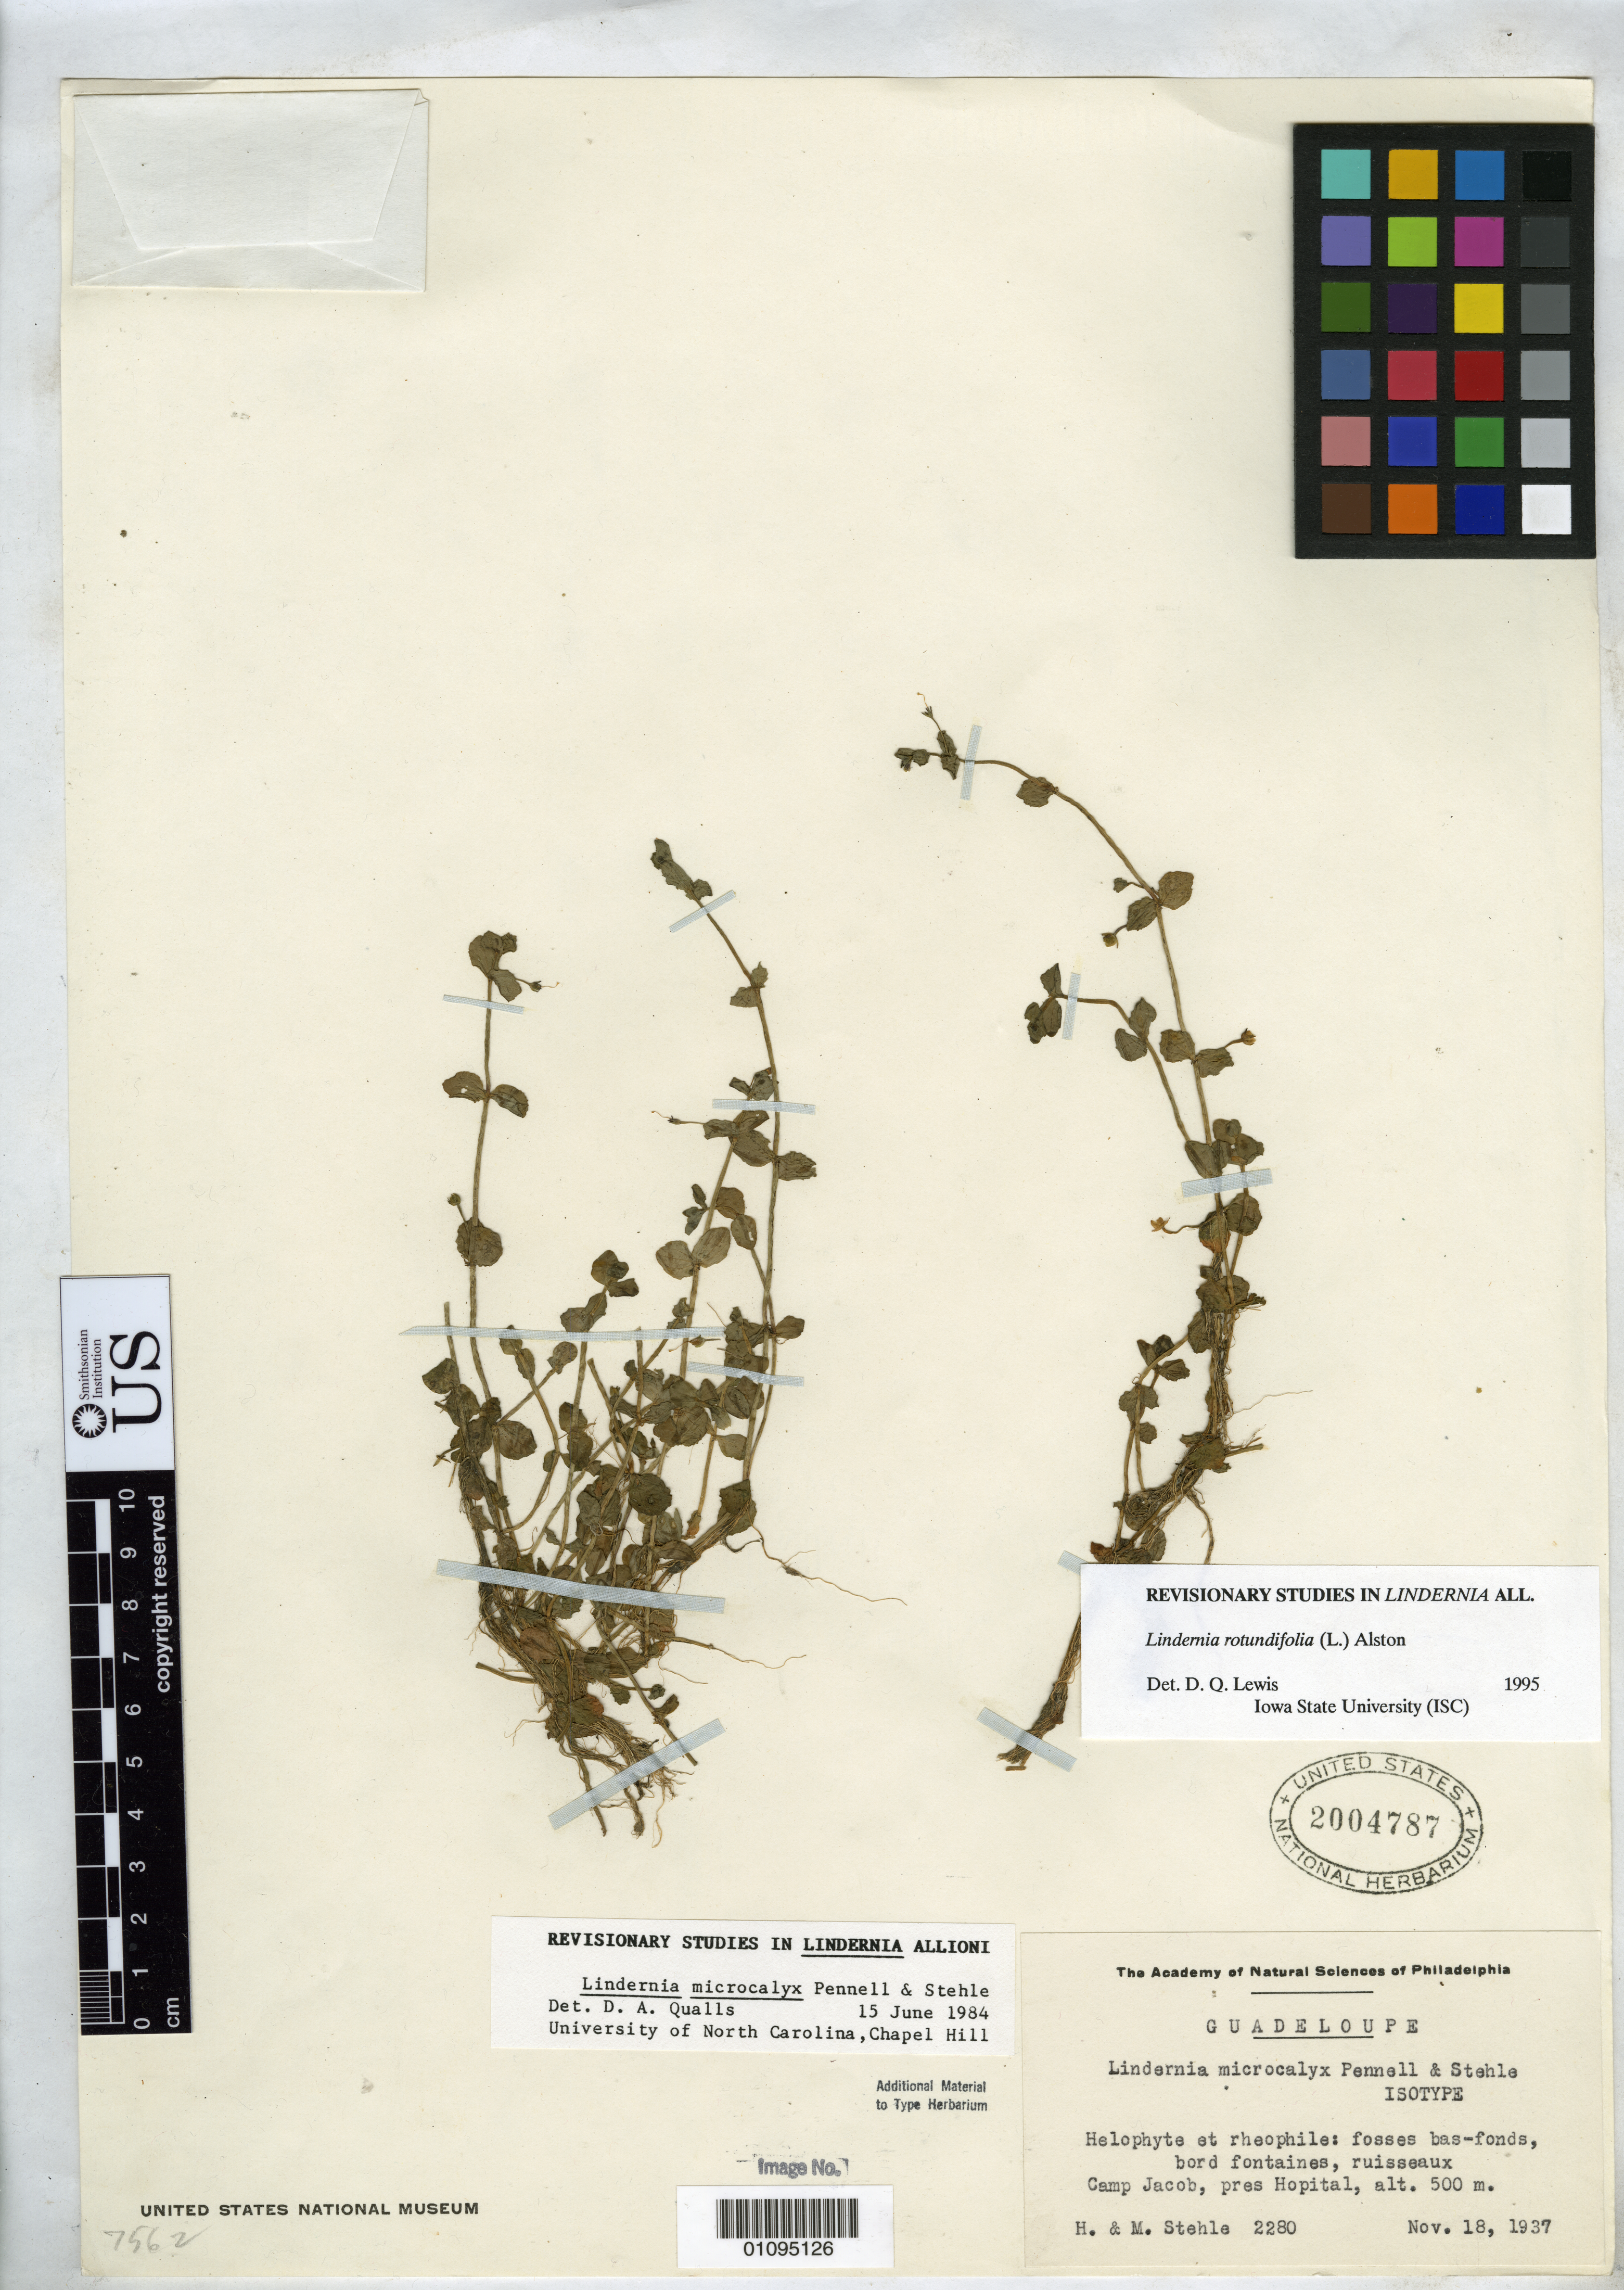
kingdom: Plantae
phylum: Tracheophyta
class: Magnoliopsida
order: Lamiales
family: Linderniaceae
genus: Lindernia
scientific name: Lindernia microcalyx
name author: Pennell & Stehlé in Stehlé & Quentin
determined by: Qualls, D. A.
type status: Isotype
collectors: H. Stehlé & M. Stehlé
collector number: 2280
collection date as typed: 18 Nov 1937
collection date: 1937-11-18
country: Guadeloupe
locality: Camp Jacob, pres Hospital.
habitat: fosses bas-fonds, bord fontaines, ruisseaux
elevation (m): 500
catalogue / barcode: US 2004787